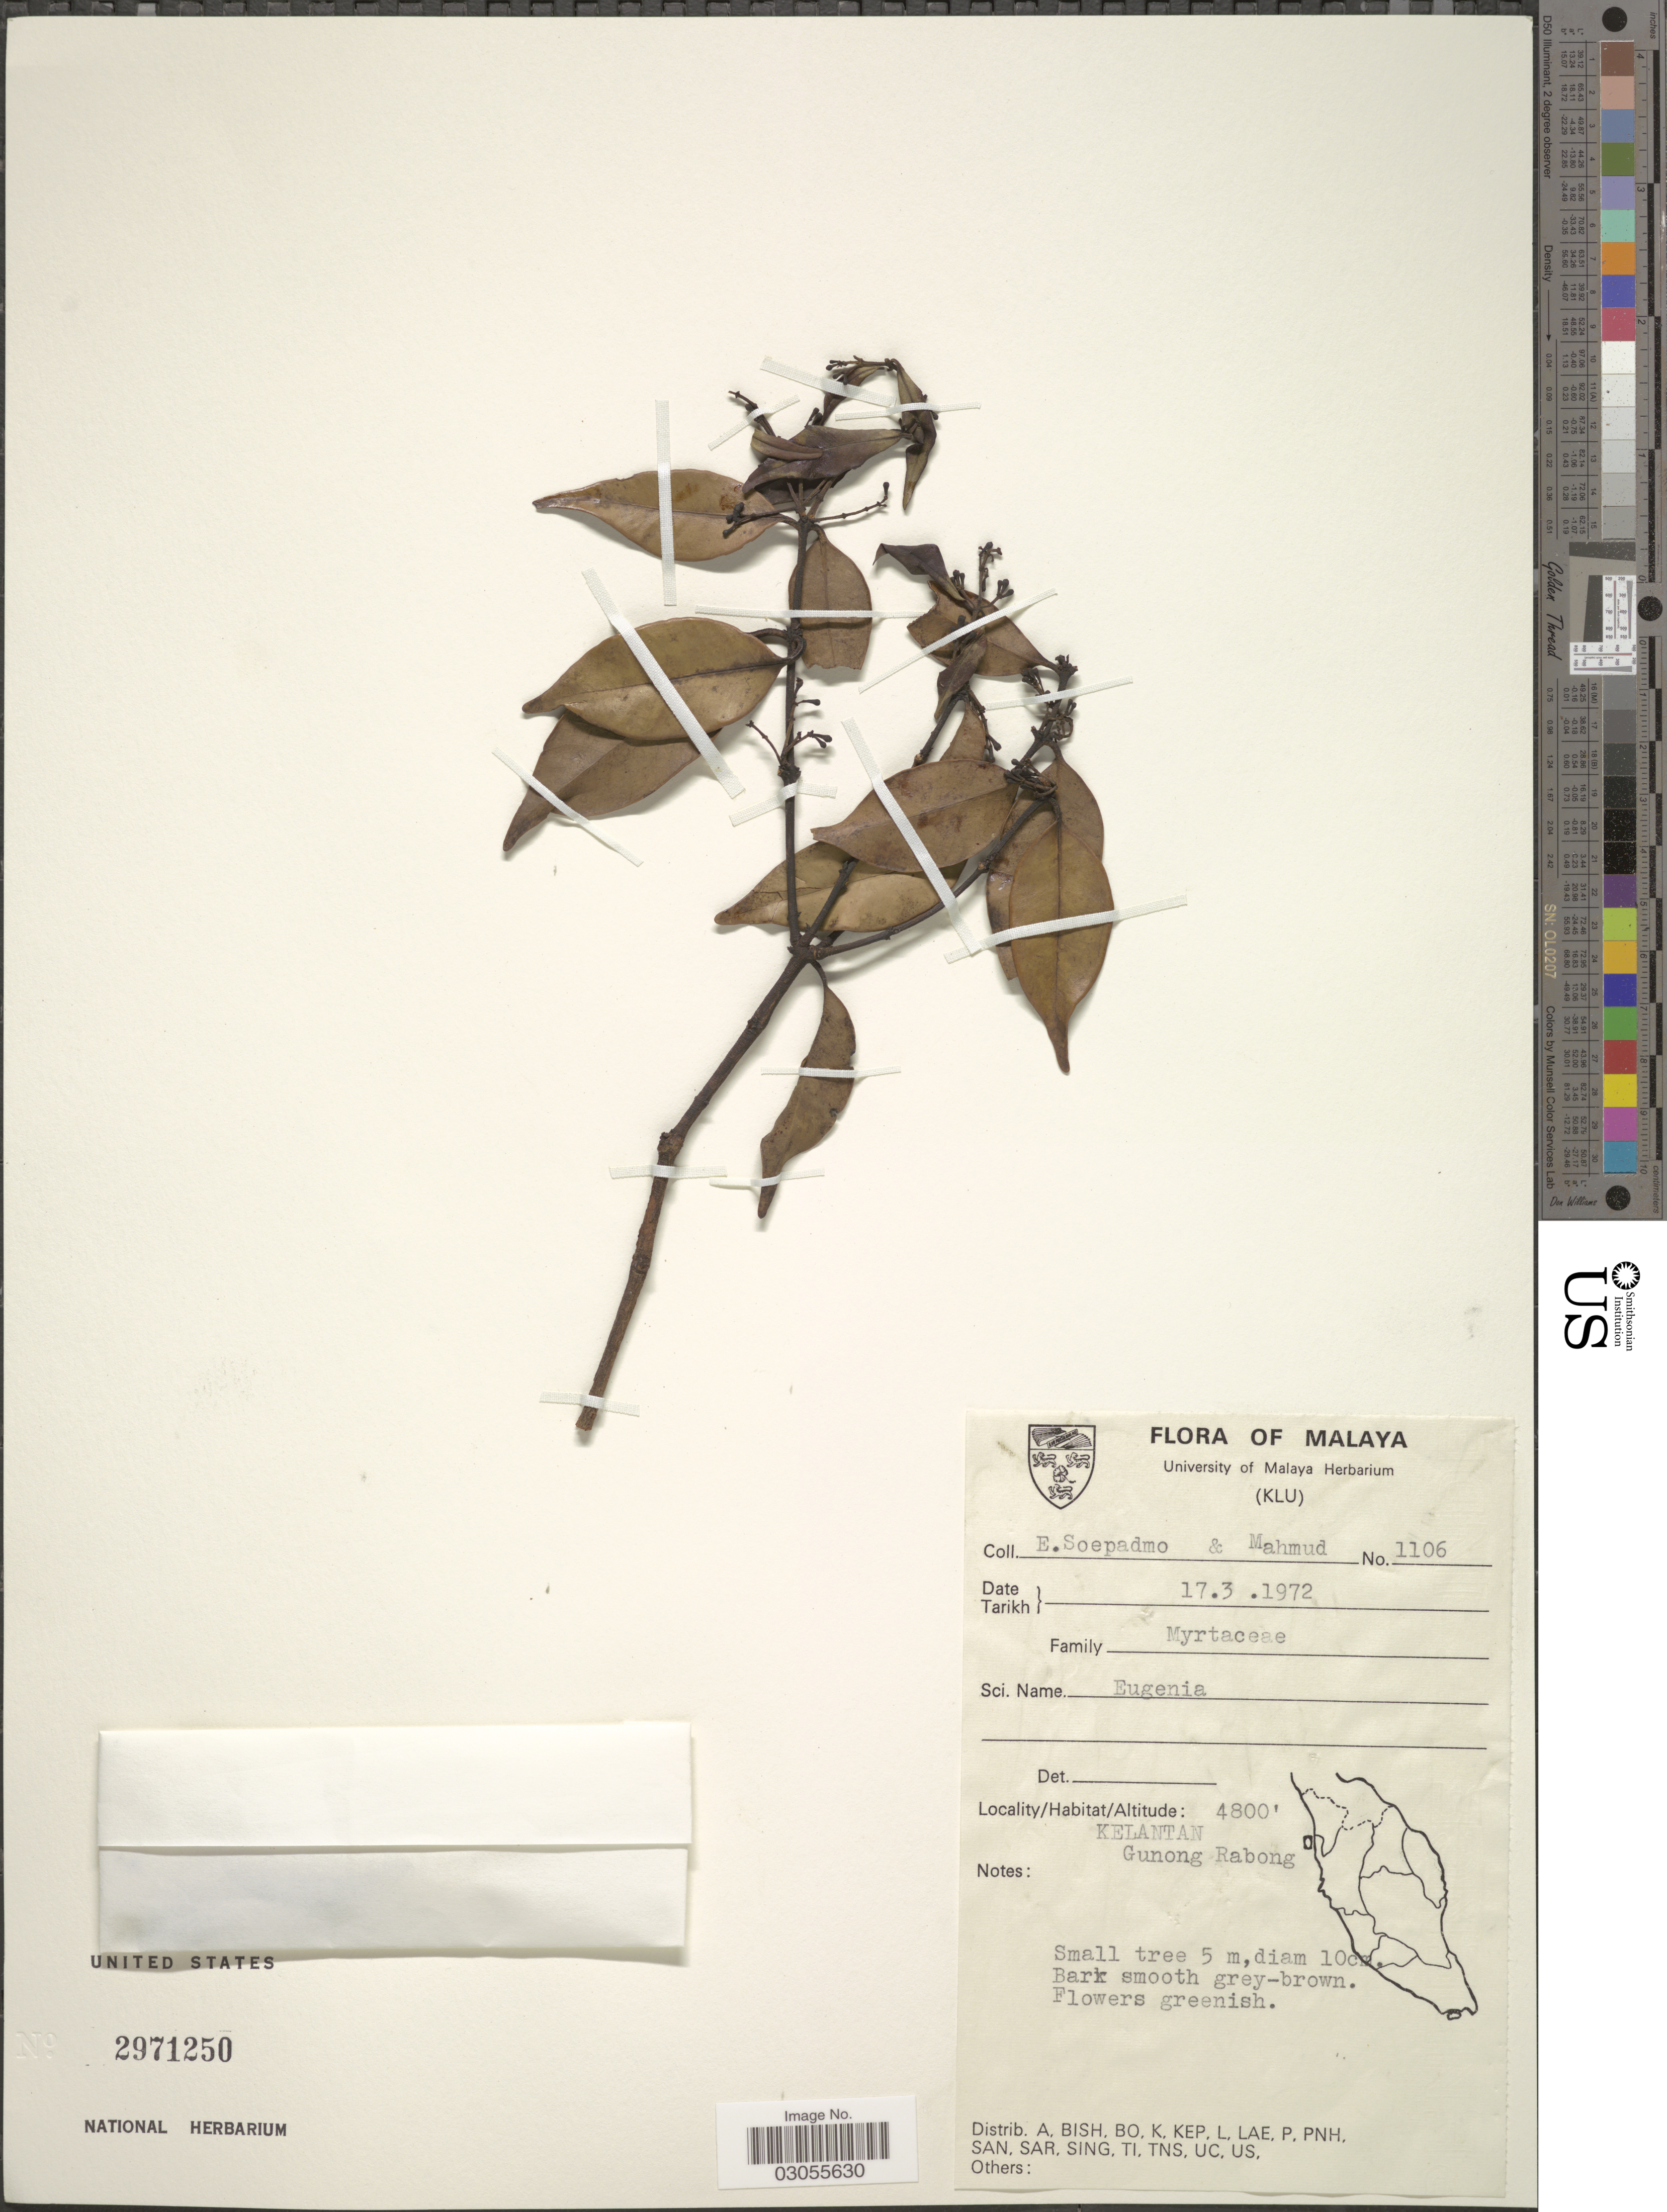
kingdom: Plantae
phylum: Tracheophyta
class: Magnoliopsida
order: Myrtales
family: Myrtaceae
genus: Eugenia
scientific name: Eugenia sp.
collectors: E. Soepadmo & -. Mahmud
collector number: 1106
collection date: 1972-03-17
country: Malaysia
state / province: Kelantan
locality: Malaya. Gunong Rabong.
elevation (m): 1463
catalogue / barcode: US 2971250